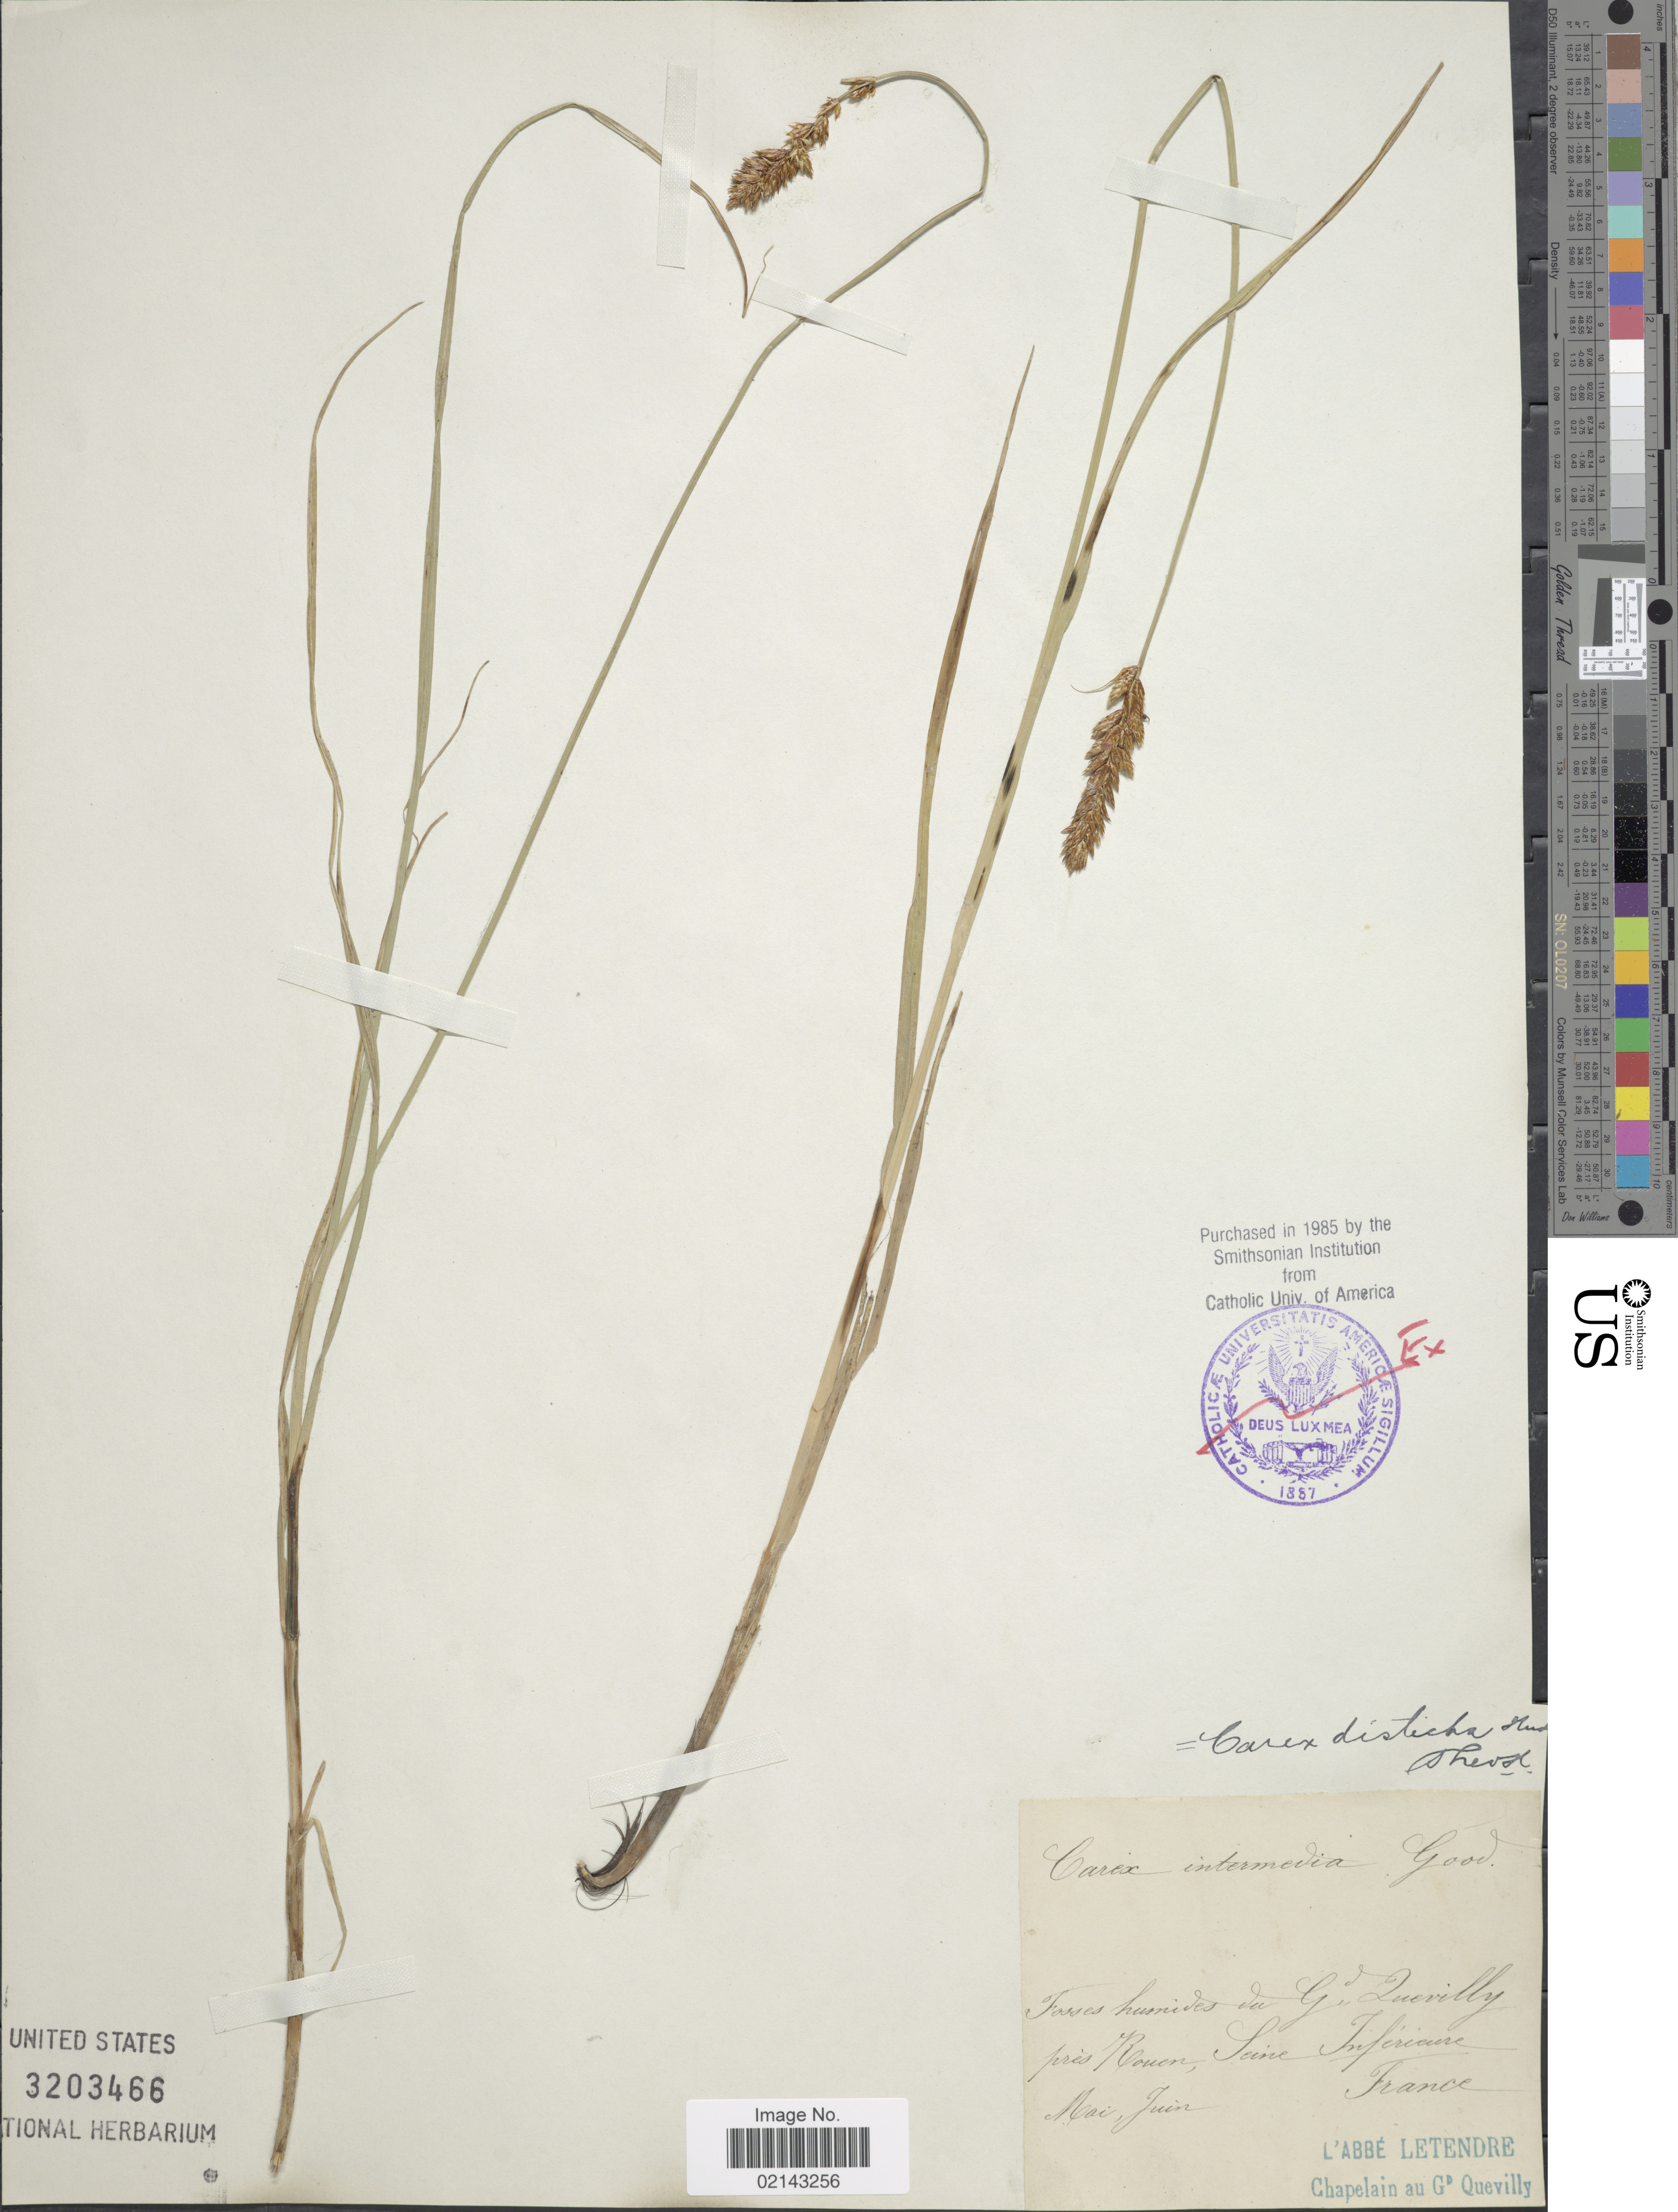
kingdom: Plantae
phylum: Tracheophyta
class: Liliopsida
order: Poales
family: Cyperaceae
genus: Carex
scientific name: Carex distachya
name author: Desf.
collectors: L. Lettendre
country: France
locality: Fosses humides du Gd. Quevilly près Rouen, Seine Inferieure [interpreted]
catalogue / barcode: US 3203466